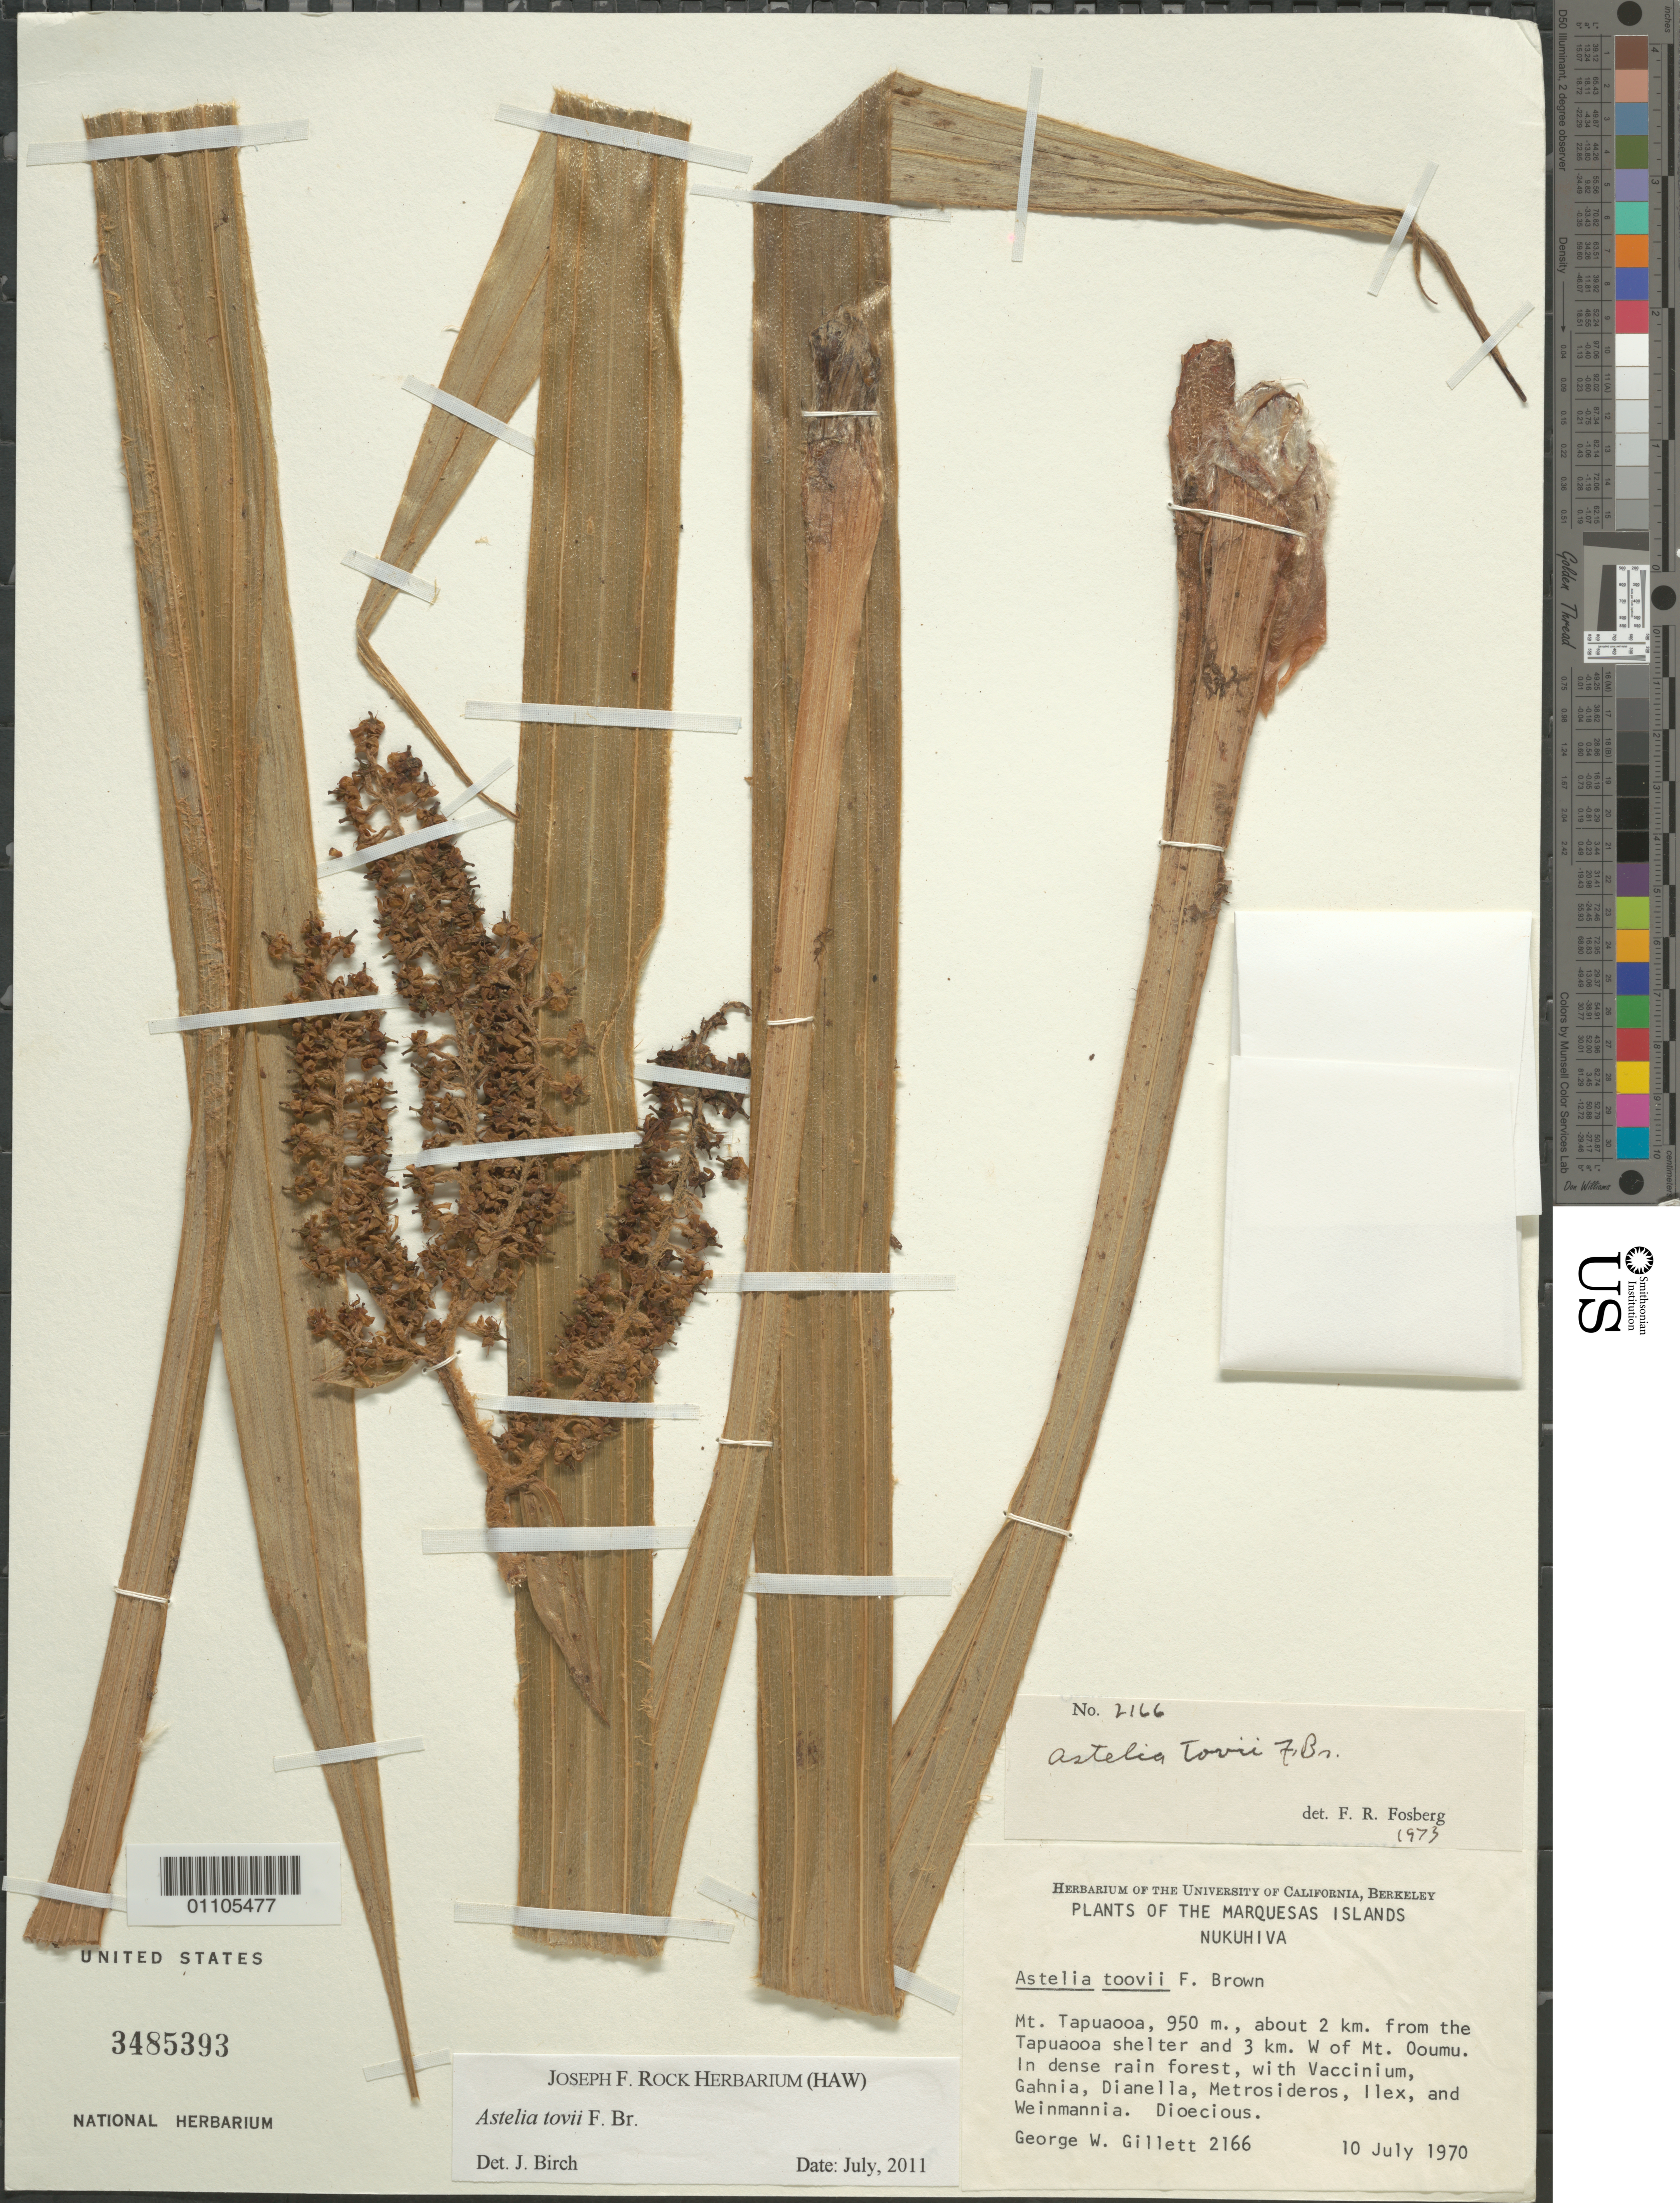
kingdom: Plantae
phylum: Tracheophyta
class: Liliopsida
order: Asparagales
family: Asteliaceae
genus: Astelia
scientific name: Astelia tovii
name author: F. Br.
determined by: Birch, J.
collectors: G. Gillett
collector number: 2166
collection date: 1970-07-10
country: French Polynesia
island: Nuku Hiva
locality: Mt. Tapuaooa, about 2 km from Tapuaooa shelter and 3 km W of Mt. Ooumu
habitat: dense rain forest with Vaccinium, Gahnia, Dianella, Metrosideros, Ilex, and Weinmannia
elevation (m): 950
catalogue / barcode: US 3485393